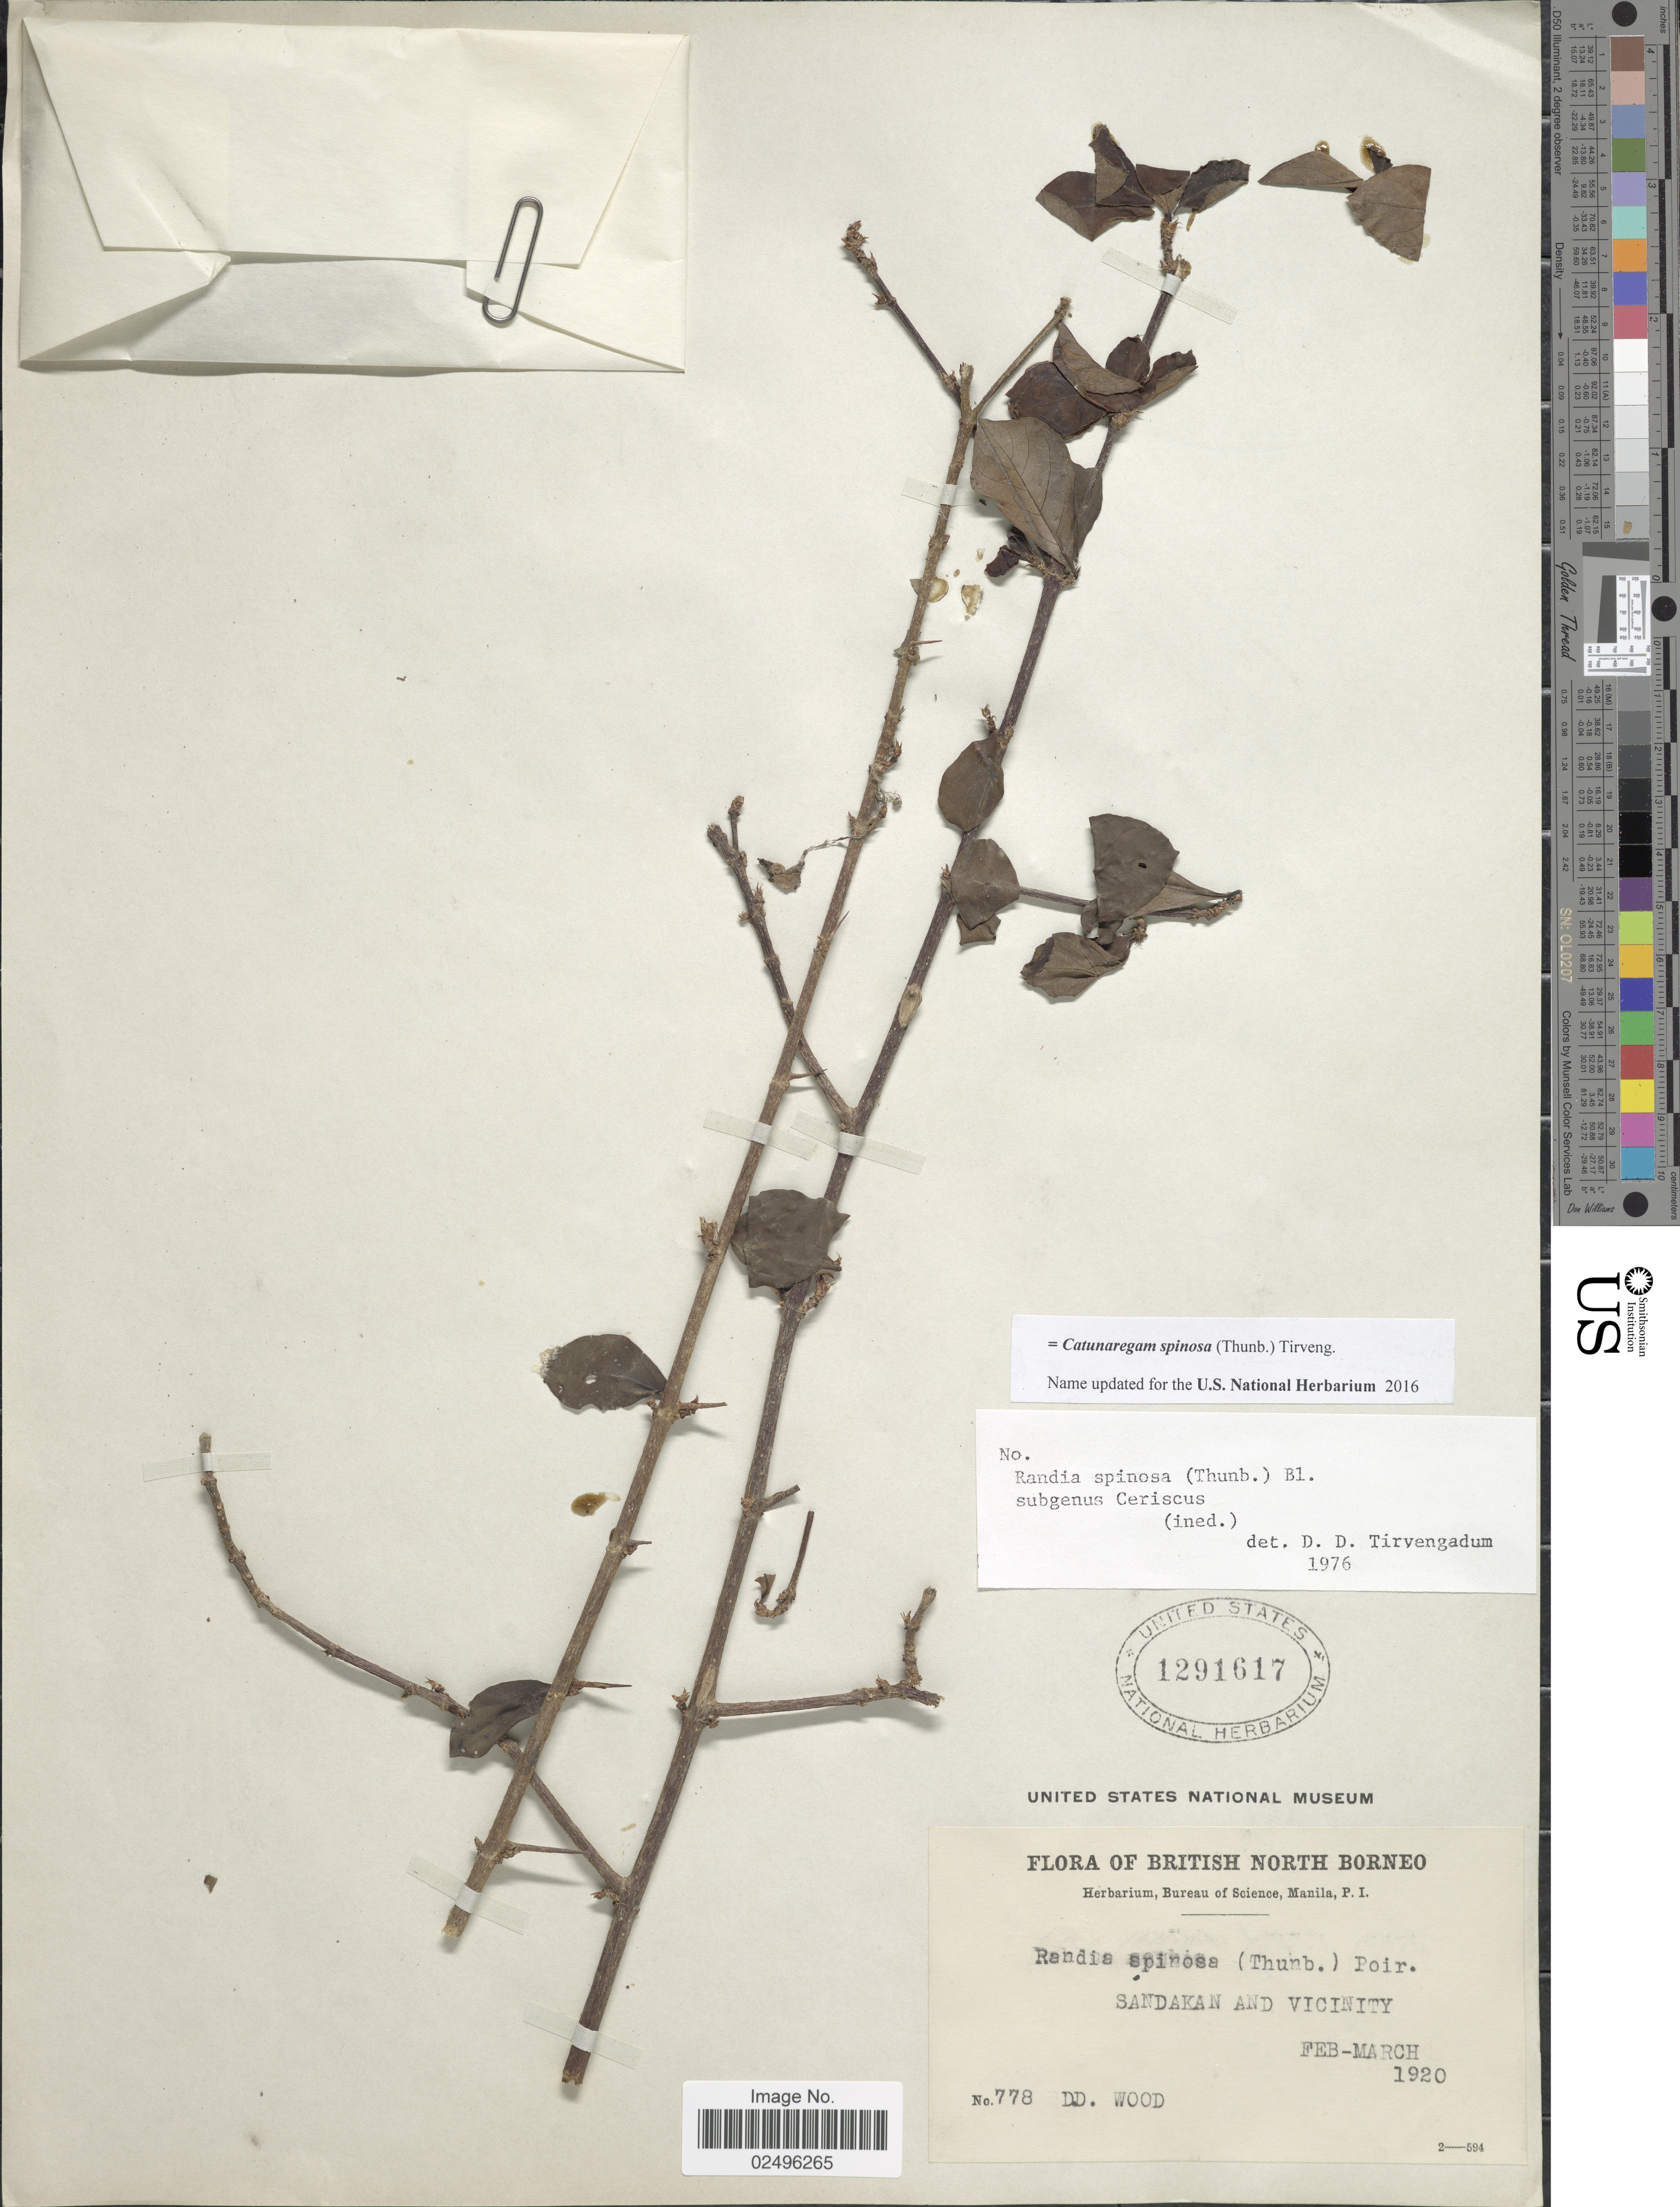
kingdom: Plantae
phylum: Tracheophyta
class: Magnoliopsida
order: Gentianales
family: Rubiaceae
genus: Catunaregam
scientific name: Catunaregam spinosa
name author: (Thunb.) Tirveng.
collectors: D. Wood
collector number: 778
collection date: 1920-02/1920-03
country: Malaysia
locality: British North Borneo. Sandakan and vicinity.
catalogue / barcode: US 1291617